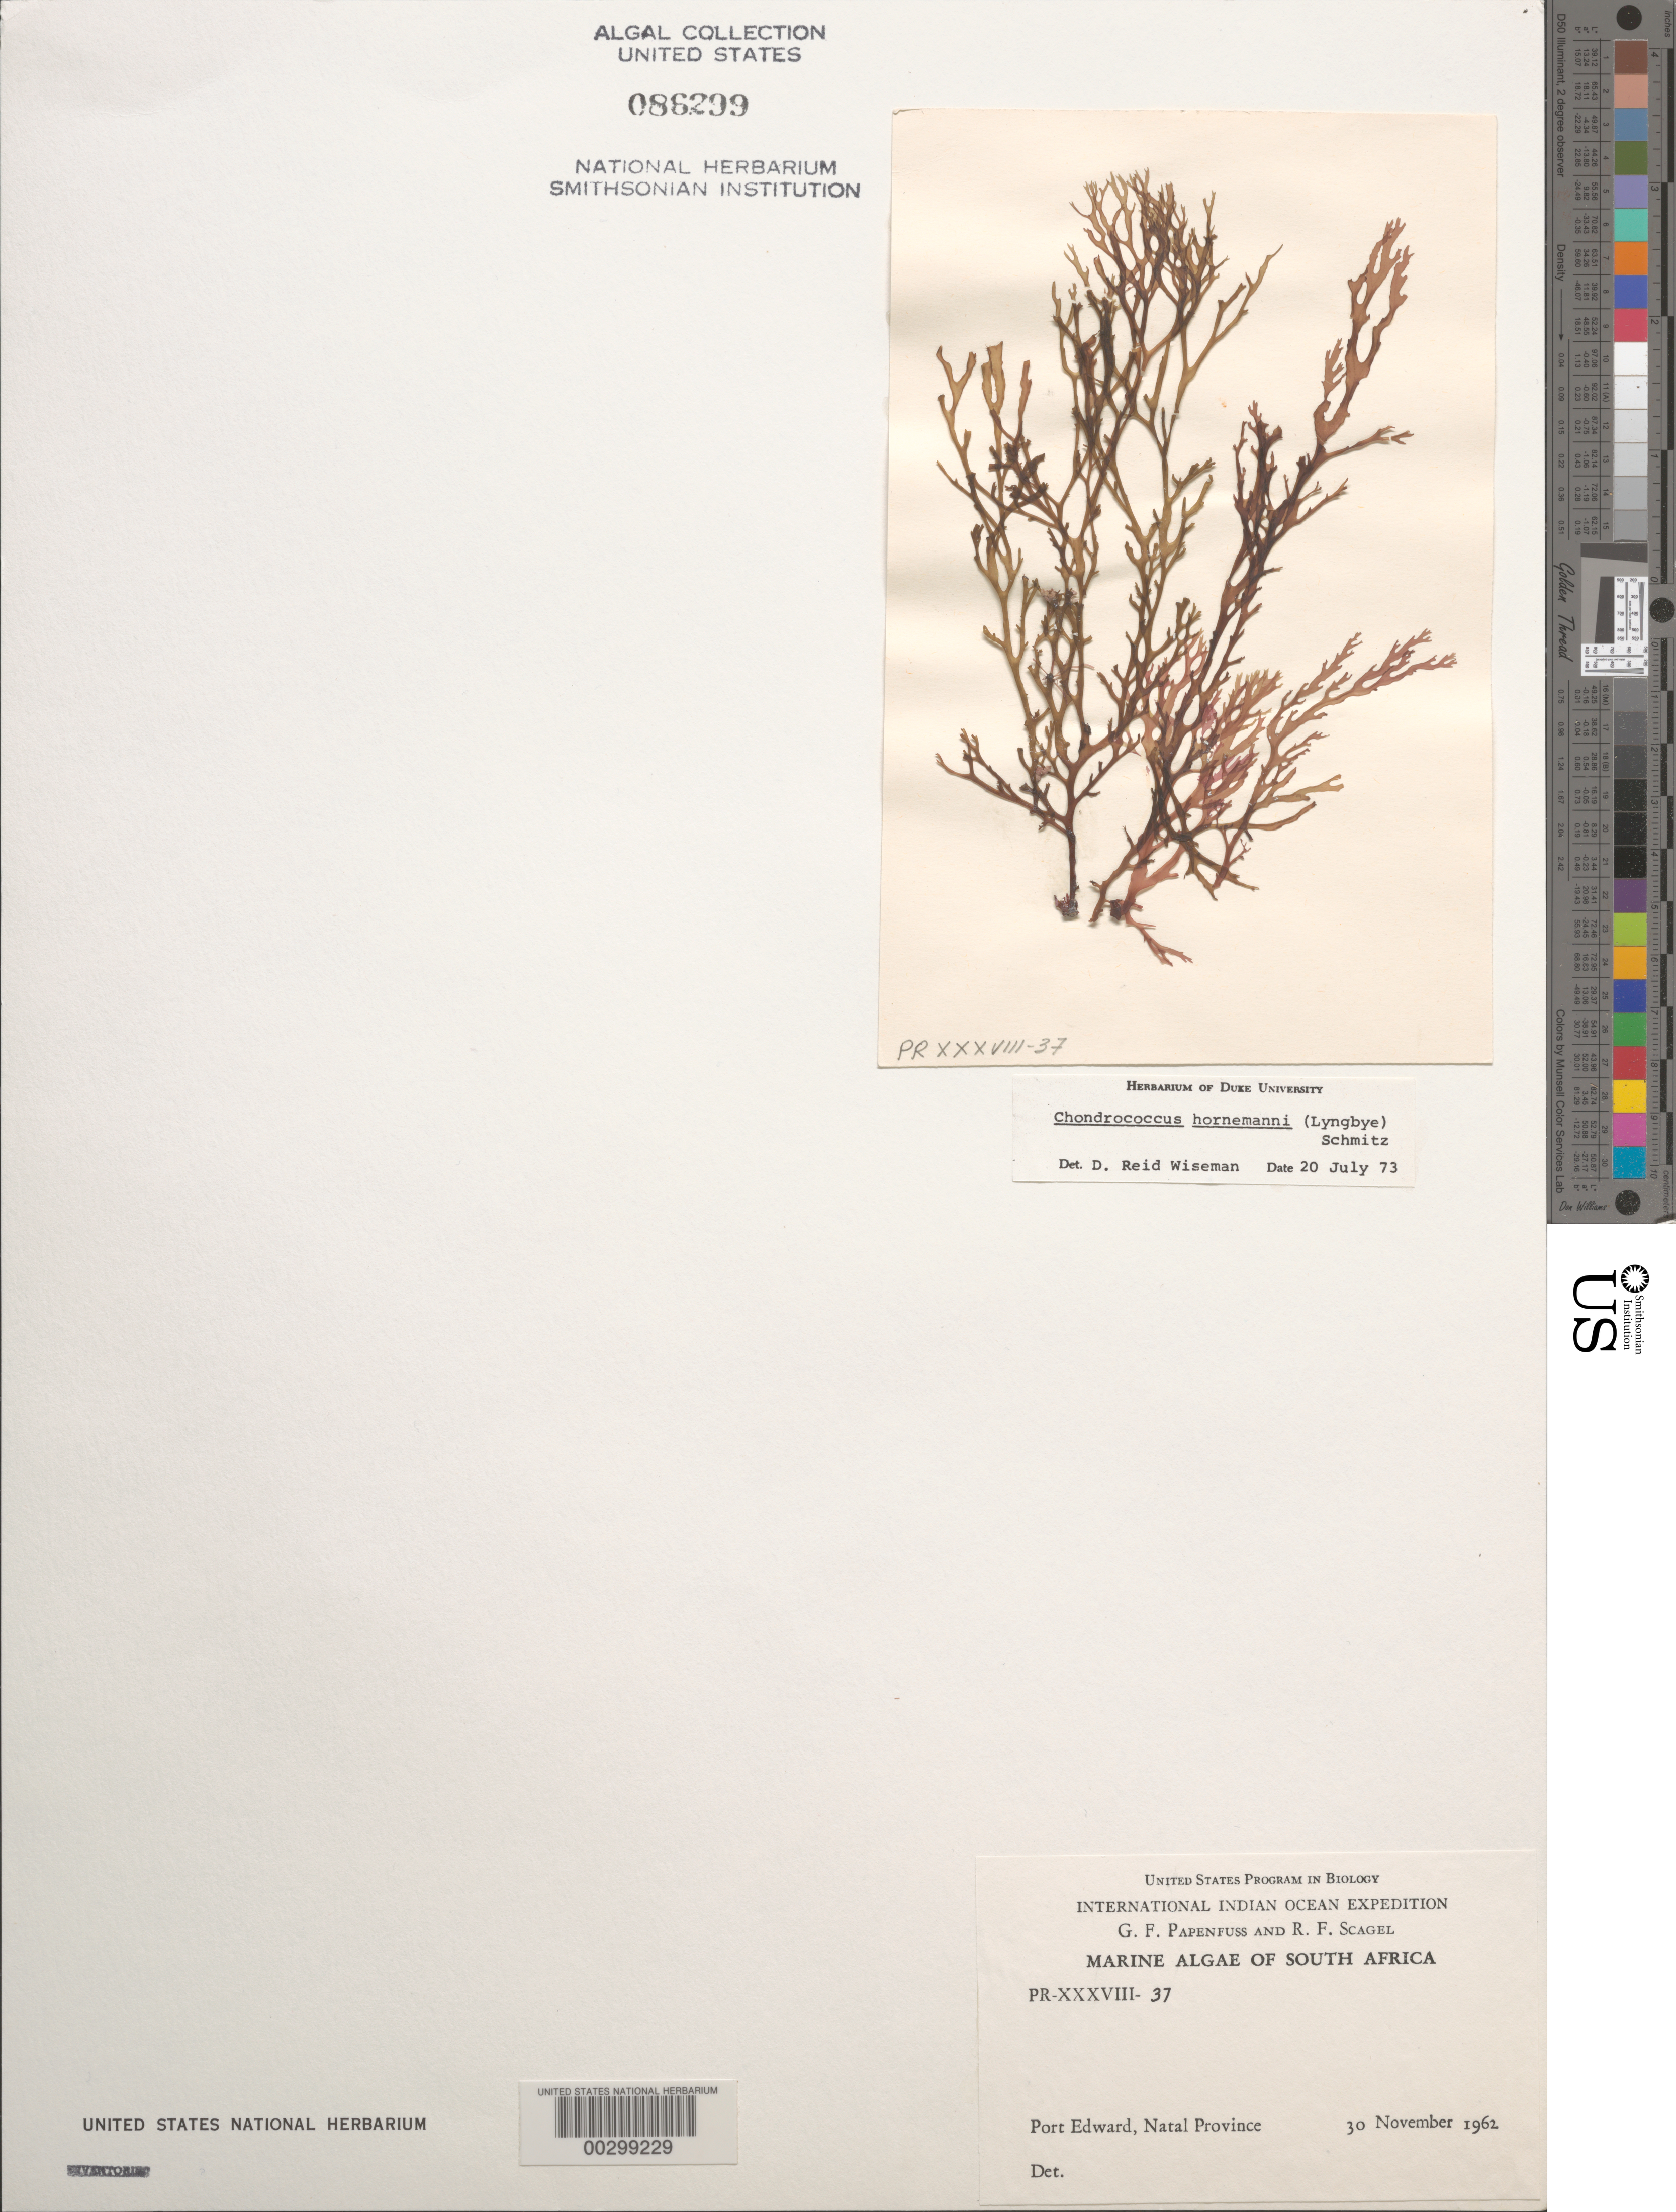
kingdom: Plantae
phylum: Rhodophyta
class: Florideophyceae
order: Gigartinales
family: Rhizophyllidaceae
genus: Portieria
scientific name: Portieria hornemannii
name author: (Lyngbye) P.C. Silva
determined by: Algae name updating Project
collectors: G. Papenfuss & R. F. Scagel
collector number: PR-XXXVIII-37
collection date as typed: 30 Nov 1962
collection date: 1962-11-30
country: South Africa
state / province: KwaZulu-Natal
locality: Port Edward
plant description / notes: International Indian Ocean Expedition, 1962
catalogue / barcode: US 86299